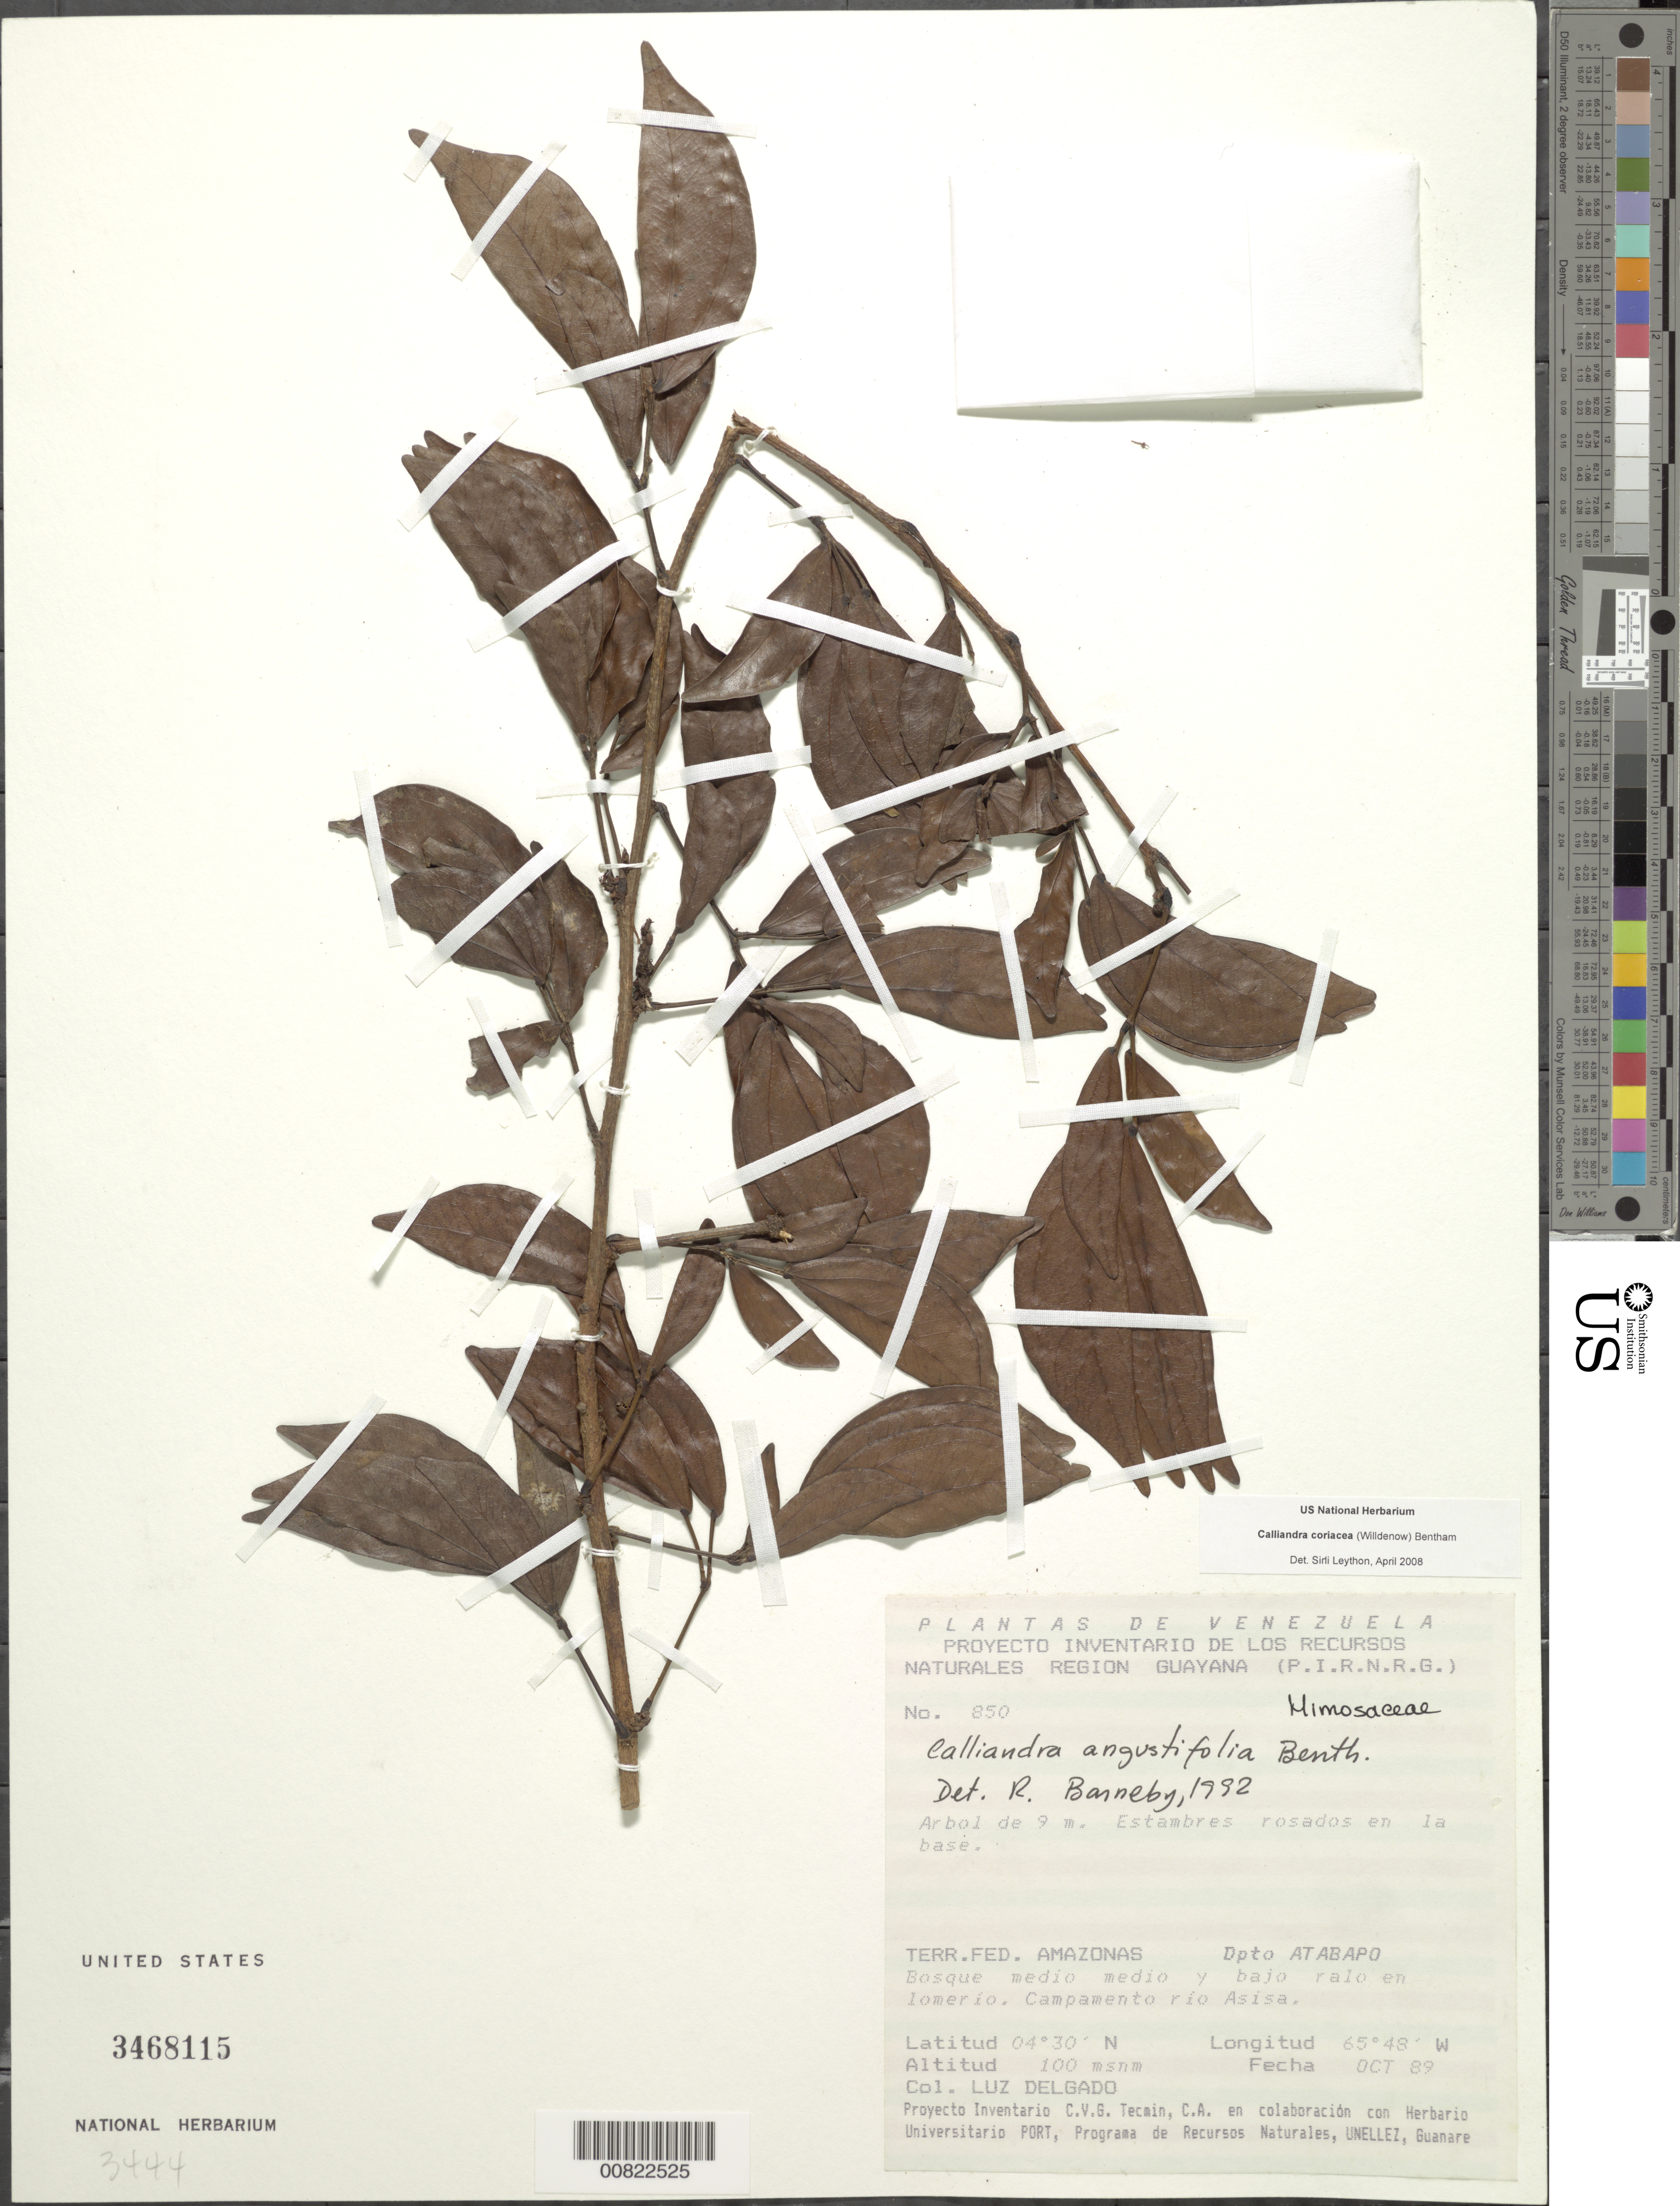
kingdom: Plantae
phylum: Tracheophyta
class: Magnoliopsida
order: Fabales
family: Fabaceae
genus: Calliandra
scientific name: Calliandra coriacea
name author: (Humb. & Bonpl. ex Willd.) Benth.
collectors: L. Delgado V.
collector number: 850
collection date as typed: Oct-89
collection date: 1989-10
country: Venezuela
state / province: Amazonas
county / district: Atabapo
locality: Campamento Río Asisa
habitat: Bosque medio medio y bajo ralo en lomerio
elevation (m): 100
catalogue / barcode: US 3468115